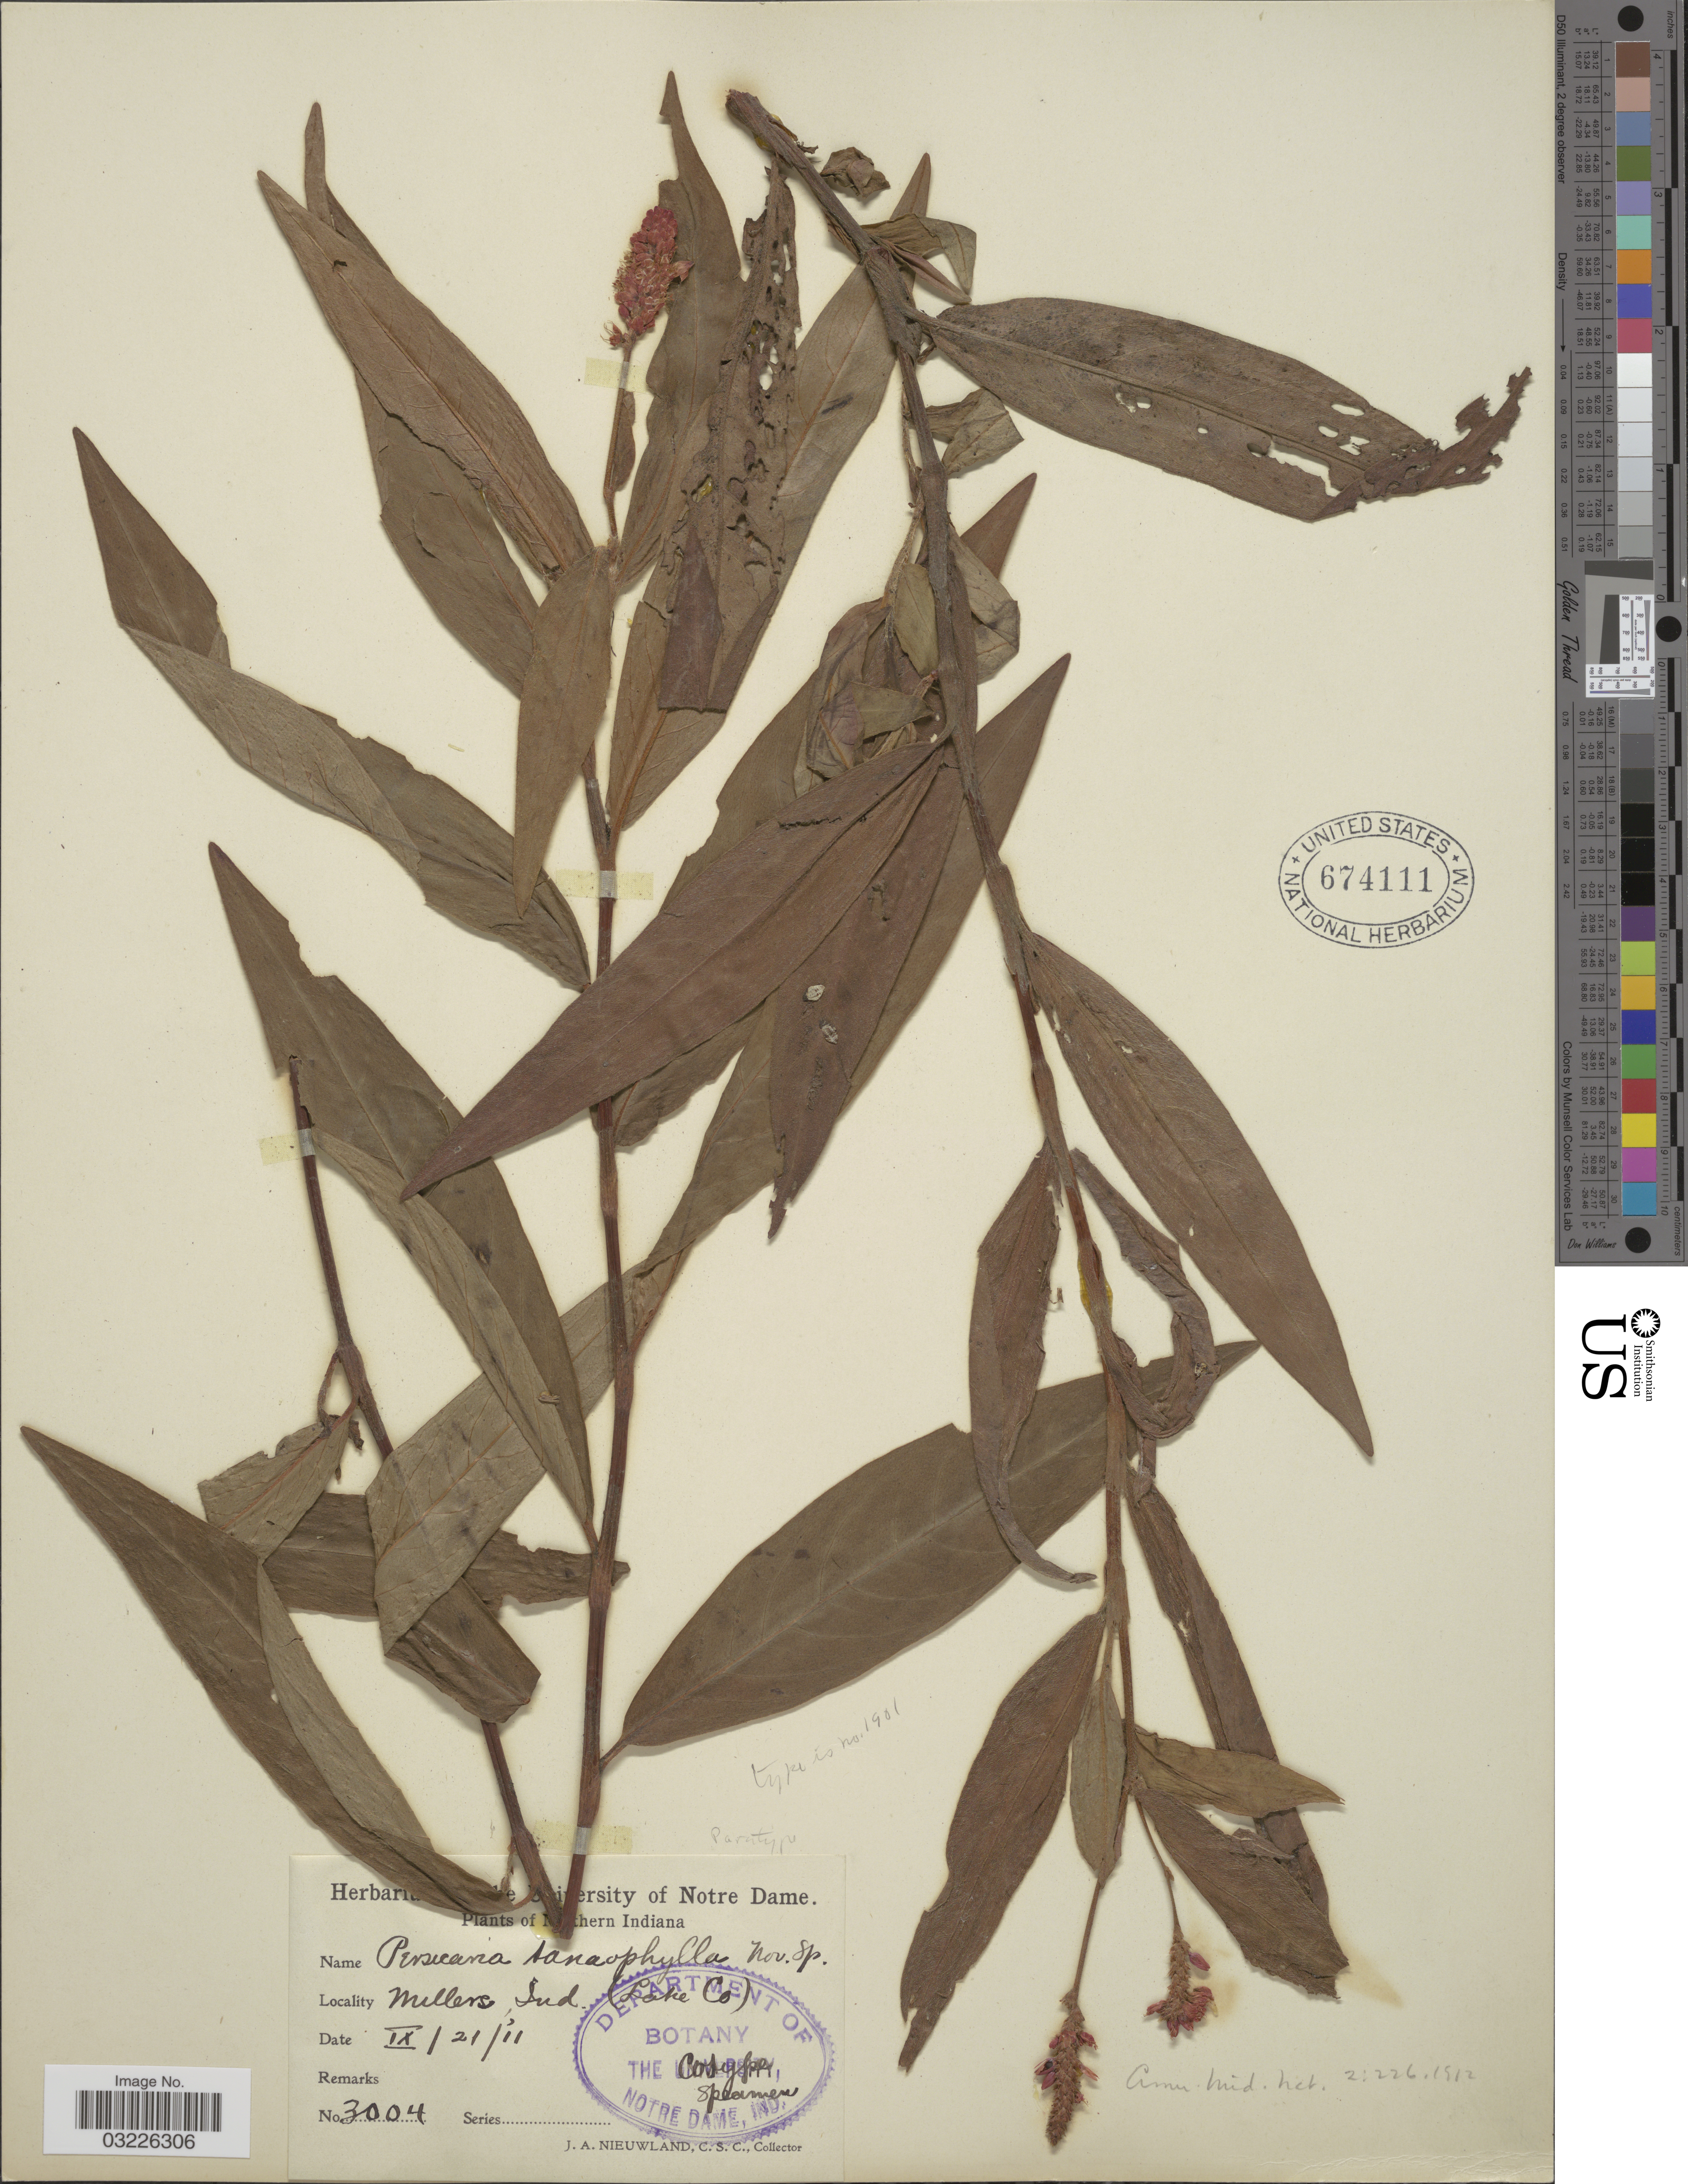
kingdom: Plantae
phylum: Tracheophyta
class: Magnoliopsida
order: Caryophyllales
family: Polygonaceae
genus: Persicaria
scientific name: Persicaria coccinea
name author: (Muhl. ex Willd.) Greene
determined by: Atha, D. E.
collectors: J. A. Nieuwland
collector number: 3004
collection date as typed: Transcribed d/m/y: 21/9/11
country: United States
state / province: Indiana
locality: Northern Indiana, Mullers.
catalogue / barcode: US 674111